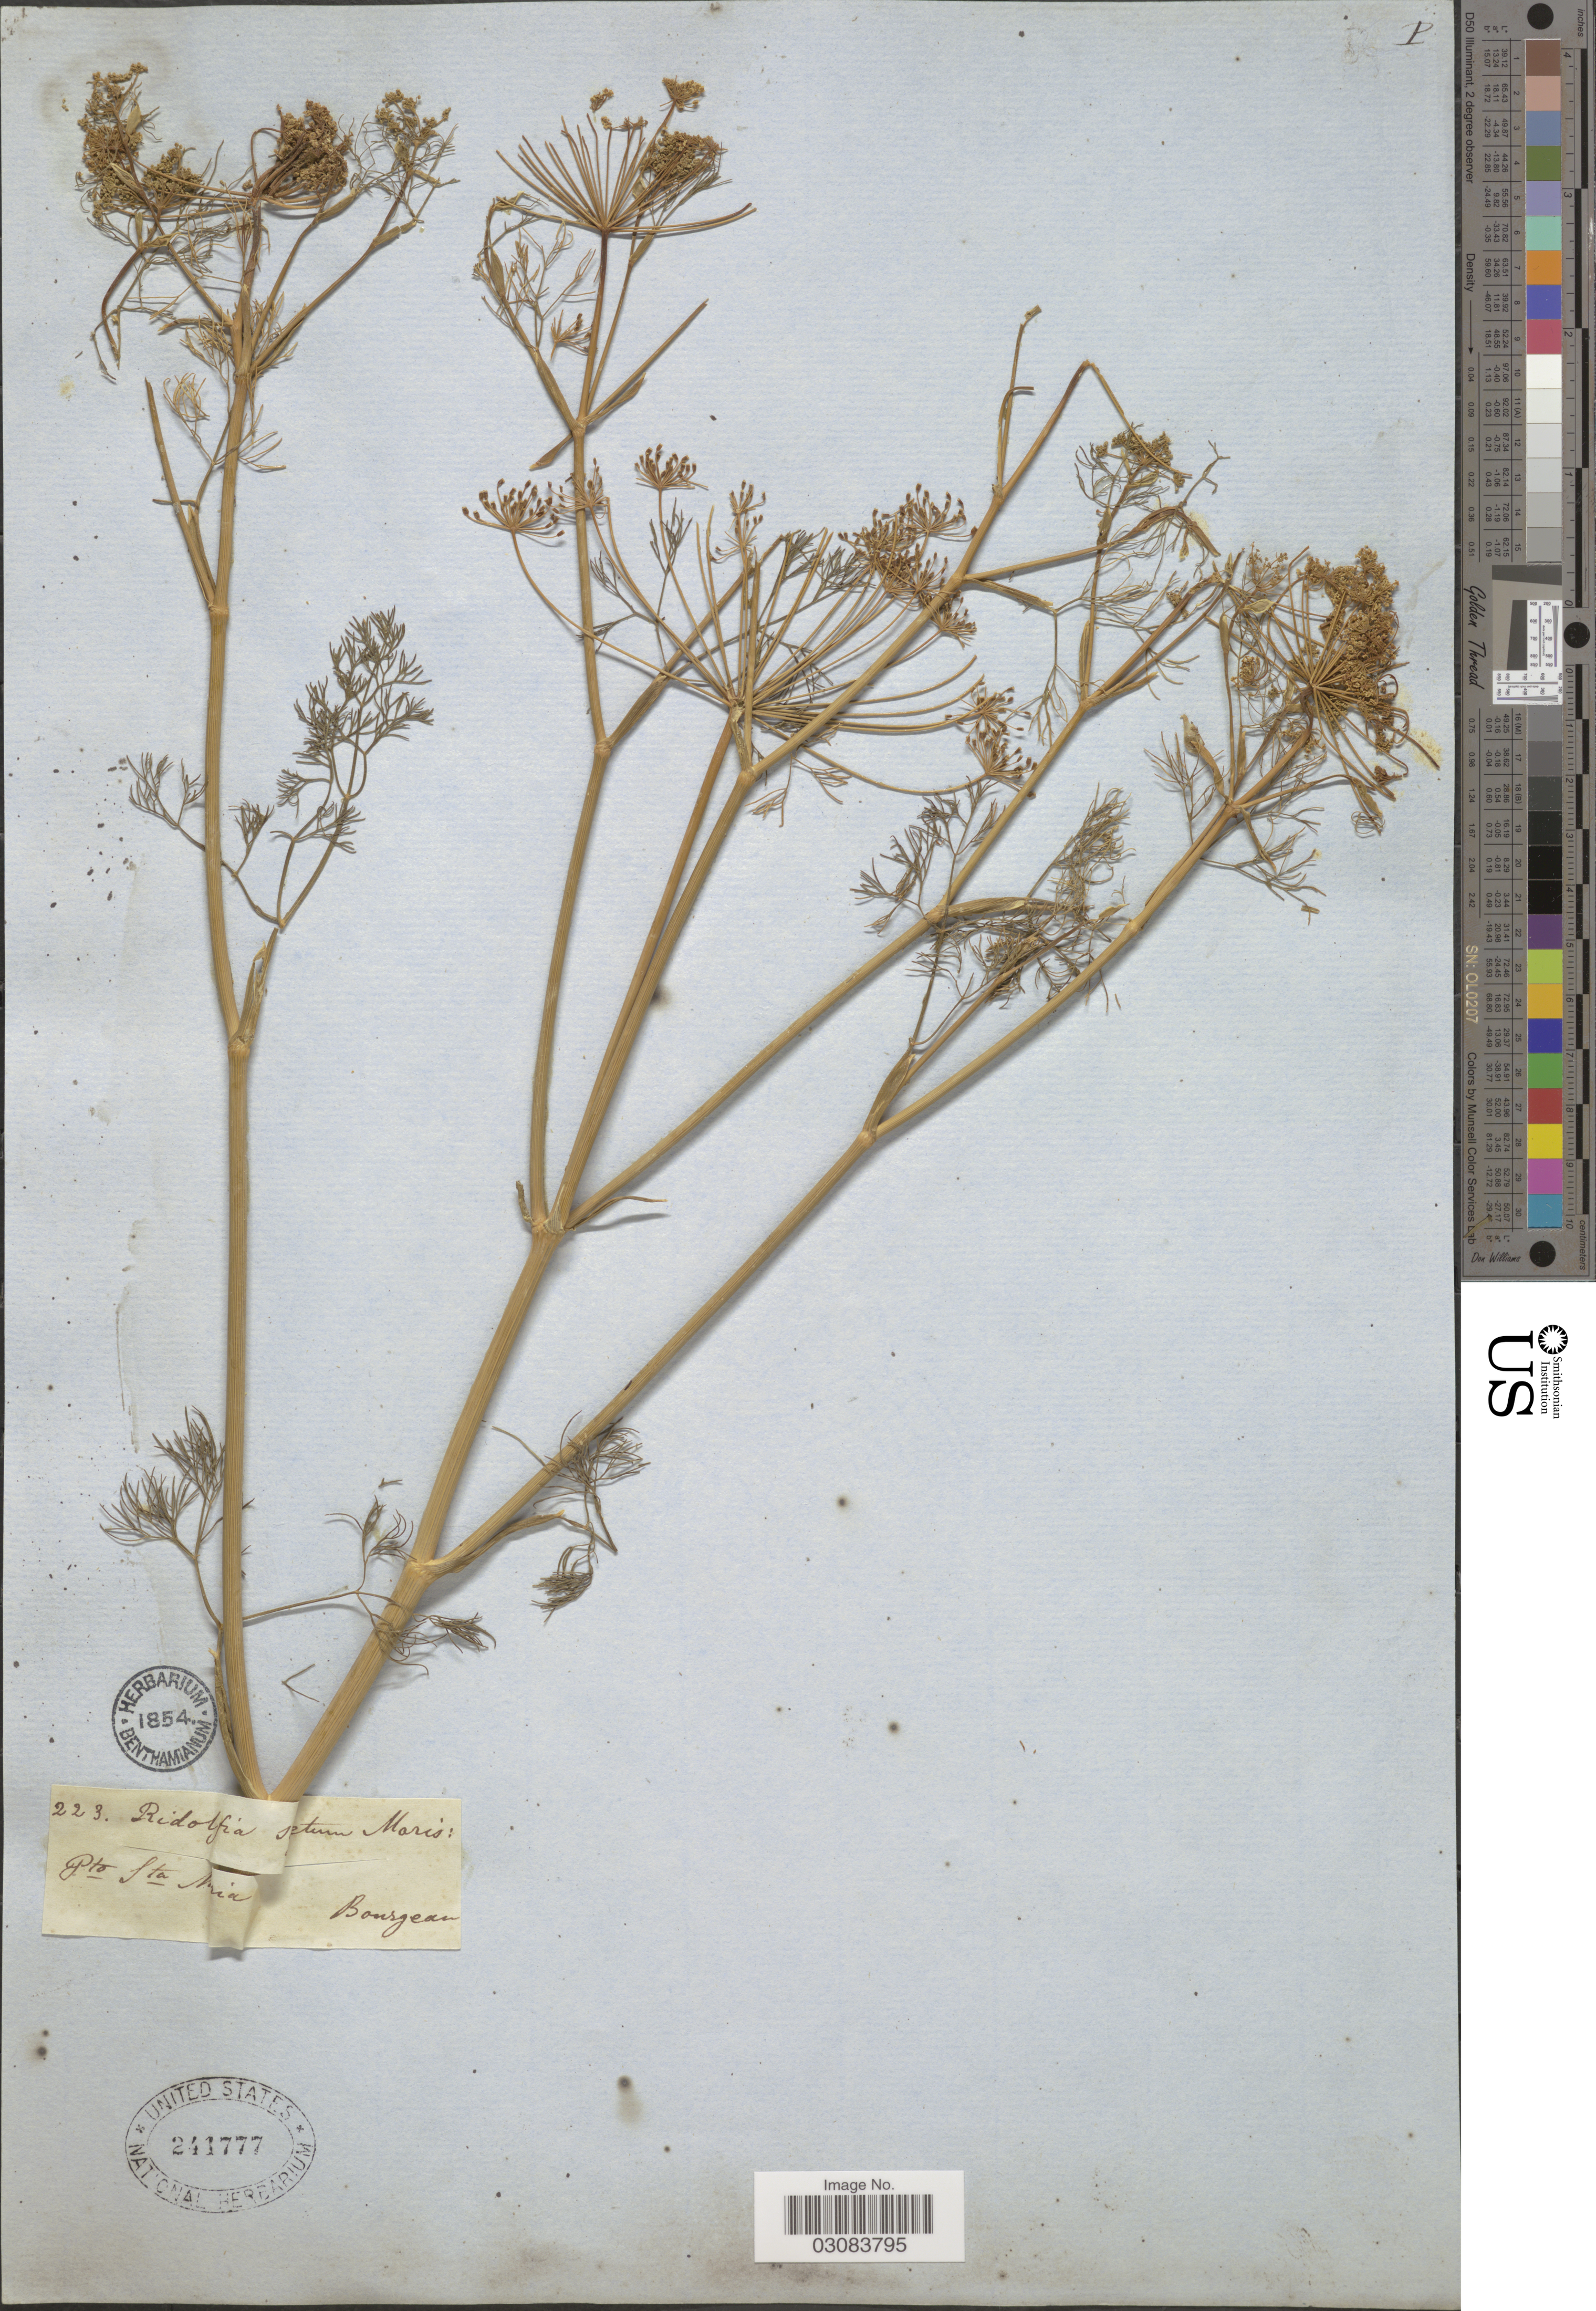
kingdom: Plantae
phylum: Tracheophyta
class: Magnoliopsida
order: Apiales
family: Apiaceae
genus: Ridolfia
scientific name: Ridolfia segetum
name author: (L.) Moris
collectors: -. Bourgeau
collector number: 223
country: Spain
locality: Pto Sta Maria.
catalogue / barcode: US 241777